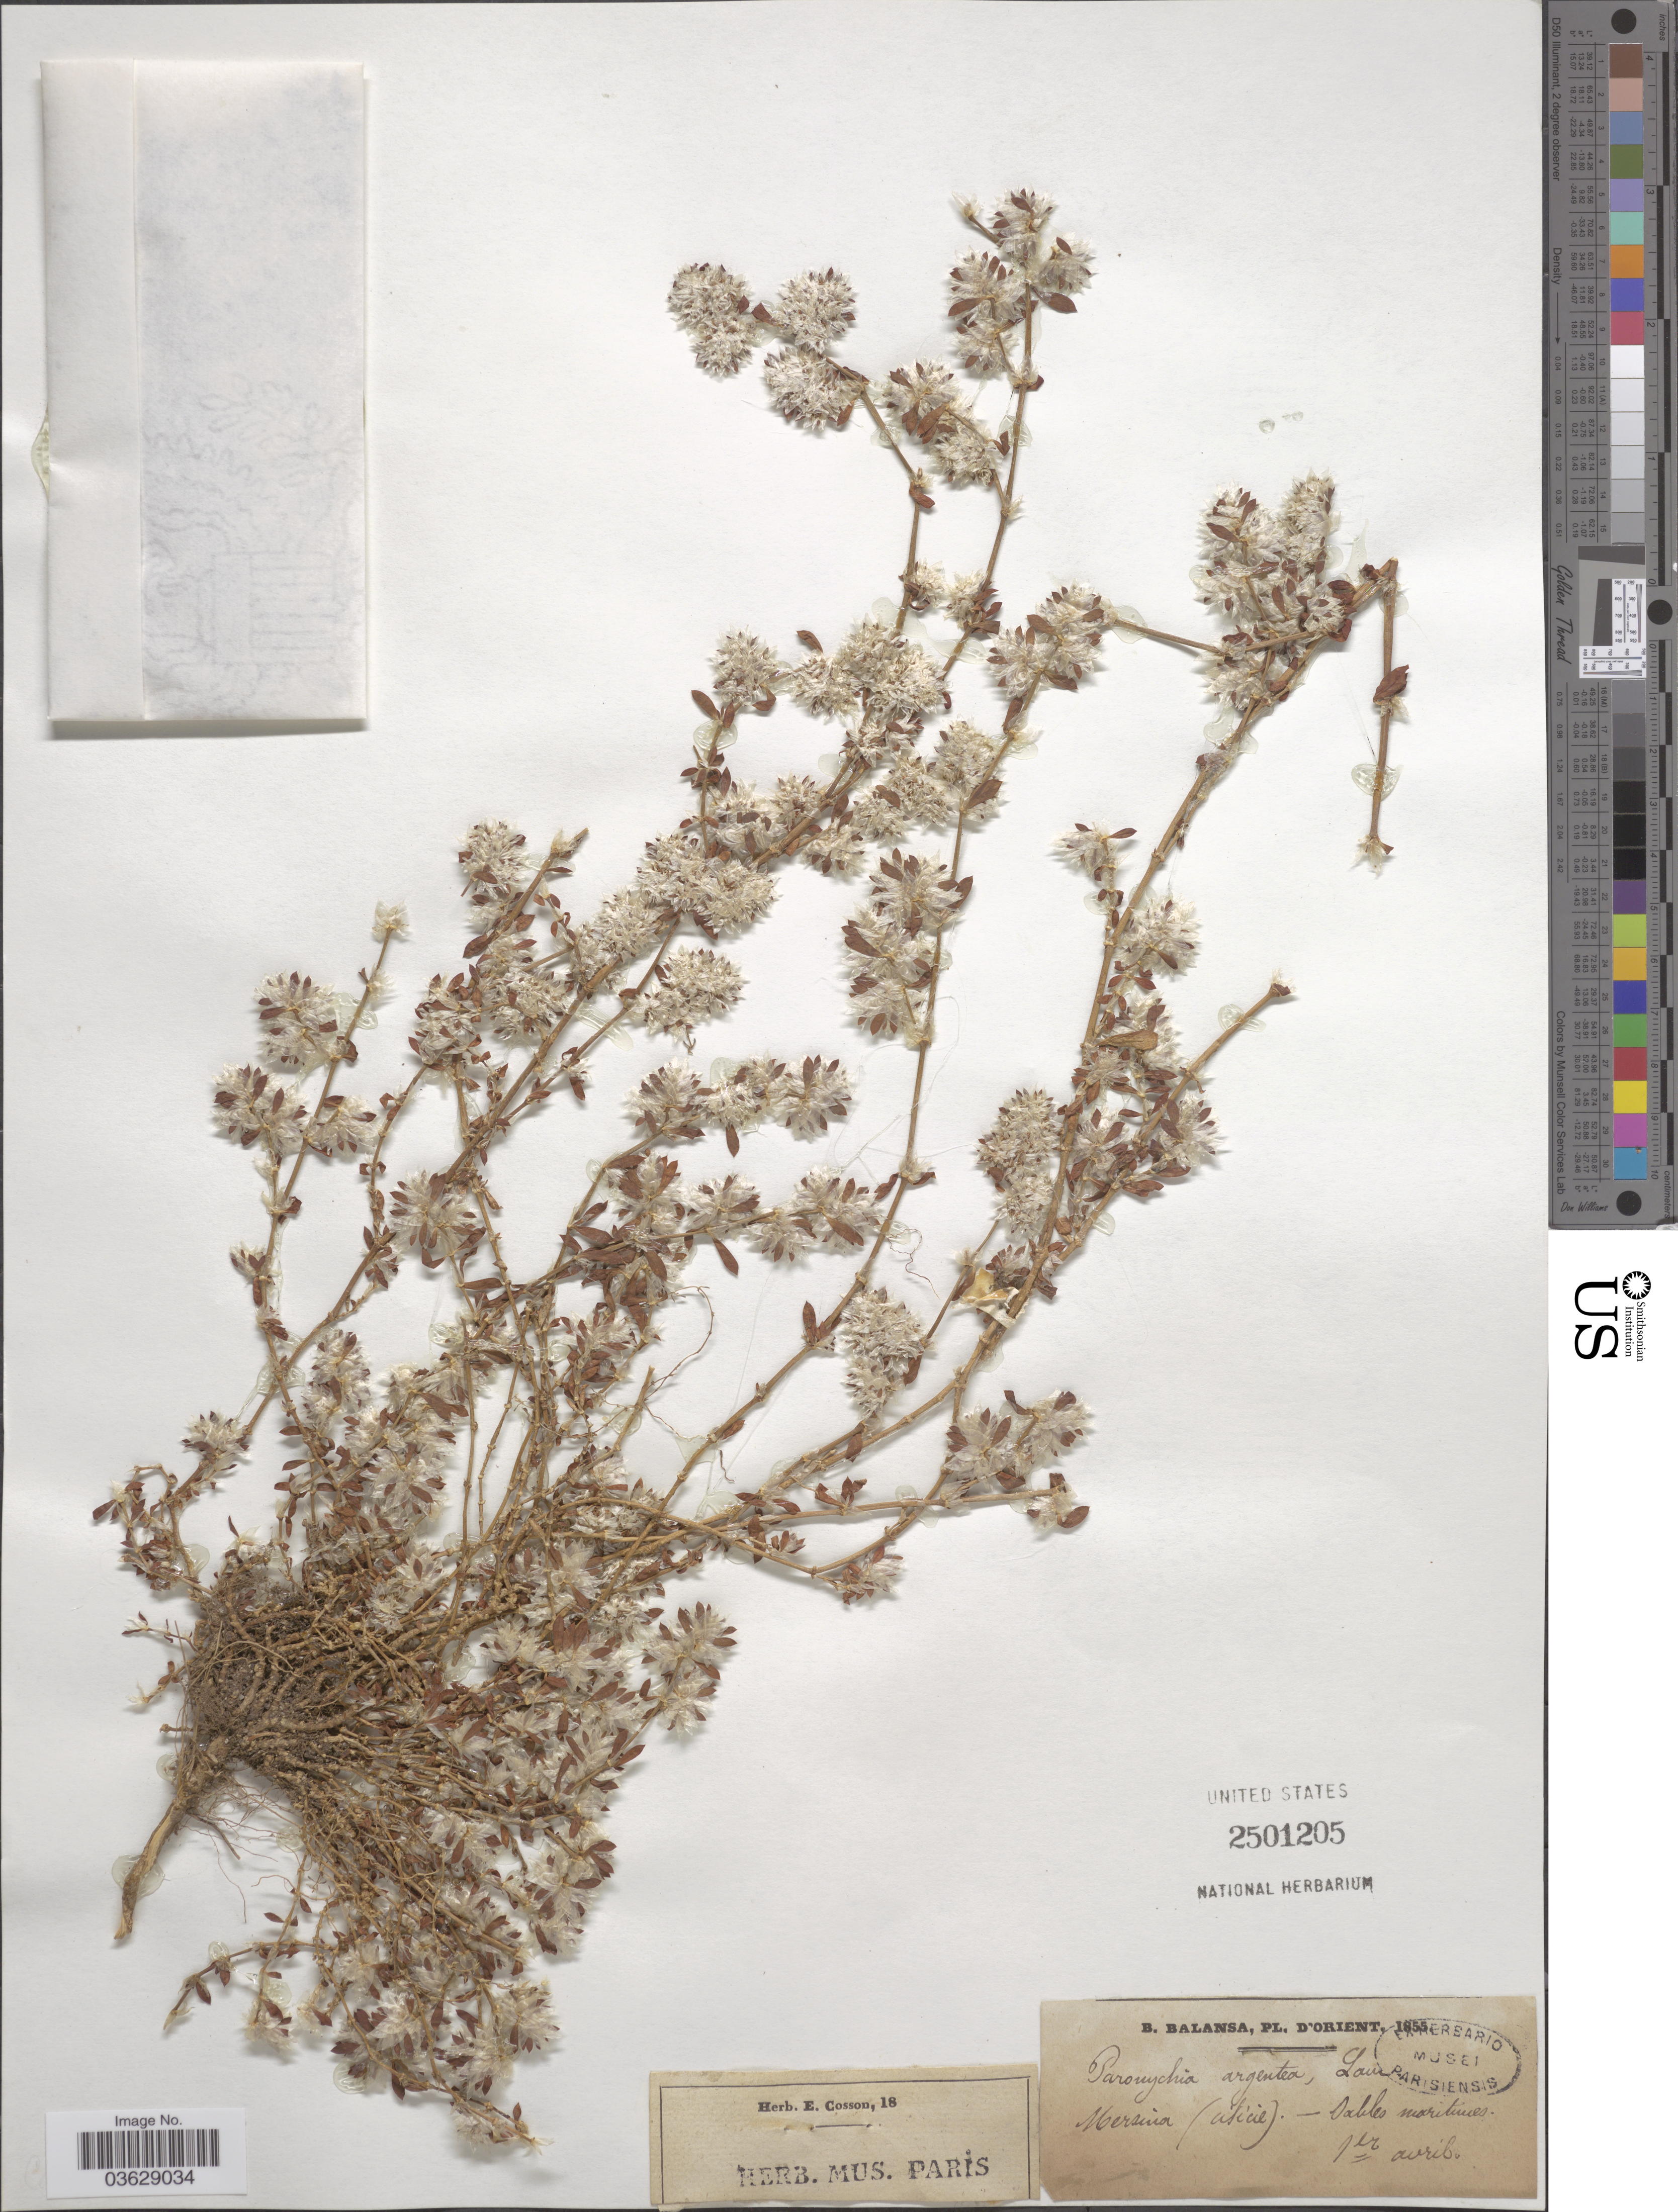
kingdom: Plantae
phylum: Tracheophyta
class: Magnoliopsida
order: Caryophyllales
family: Caryophyllaceae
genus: Paronychia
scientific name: Paronychia argentea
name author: Lam.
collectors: B. Balansa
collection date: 1855-04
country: Turkey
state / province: Mersin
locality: Orient. Mersina (cilicie) - Sables maritimes.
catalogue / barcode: US 2501205